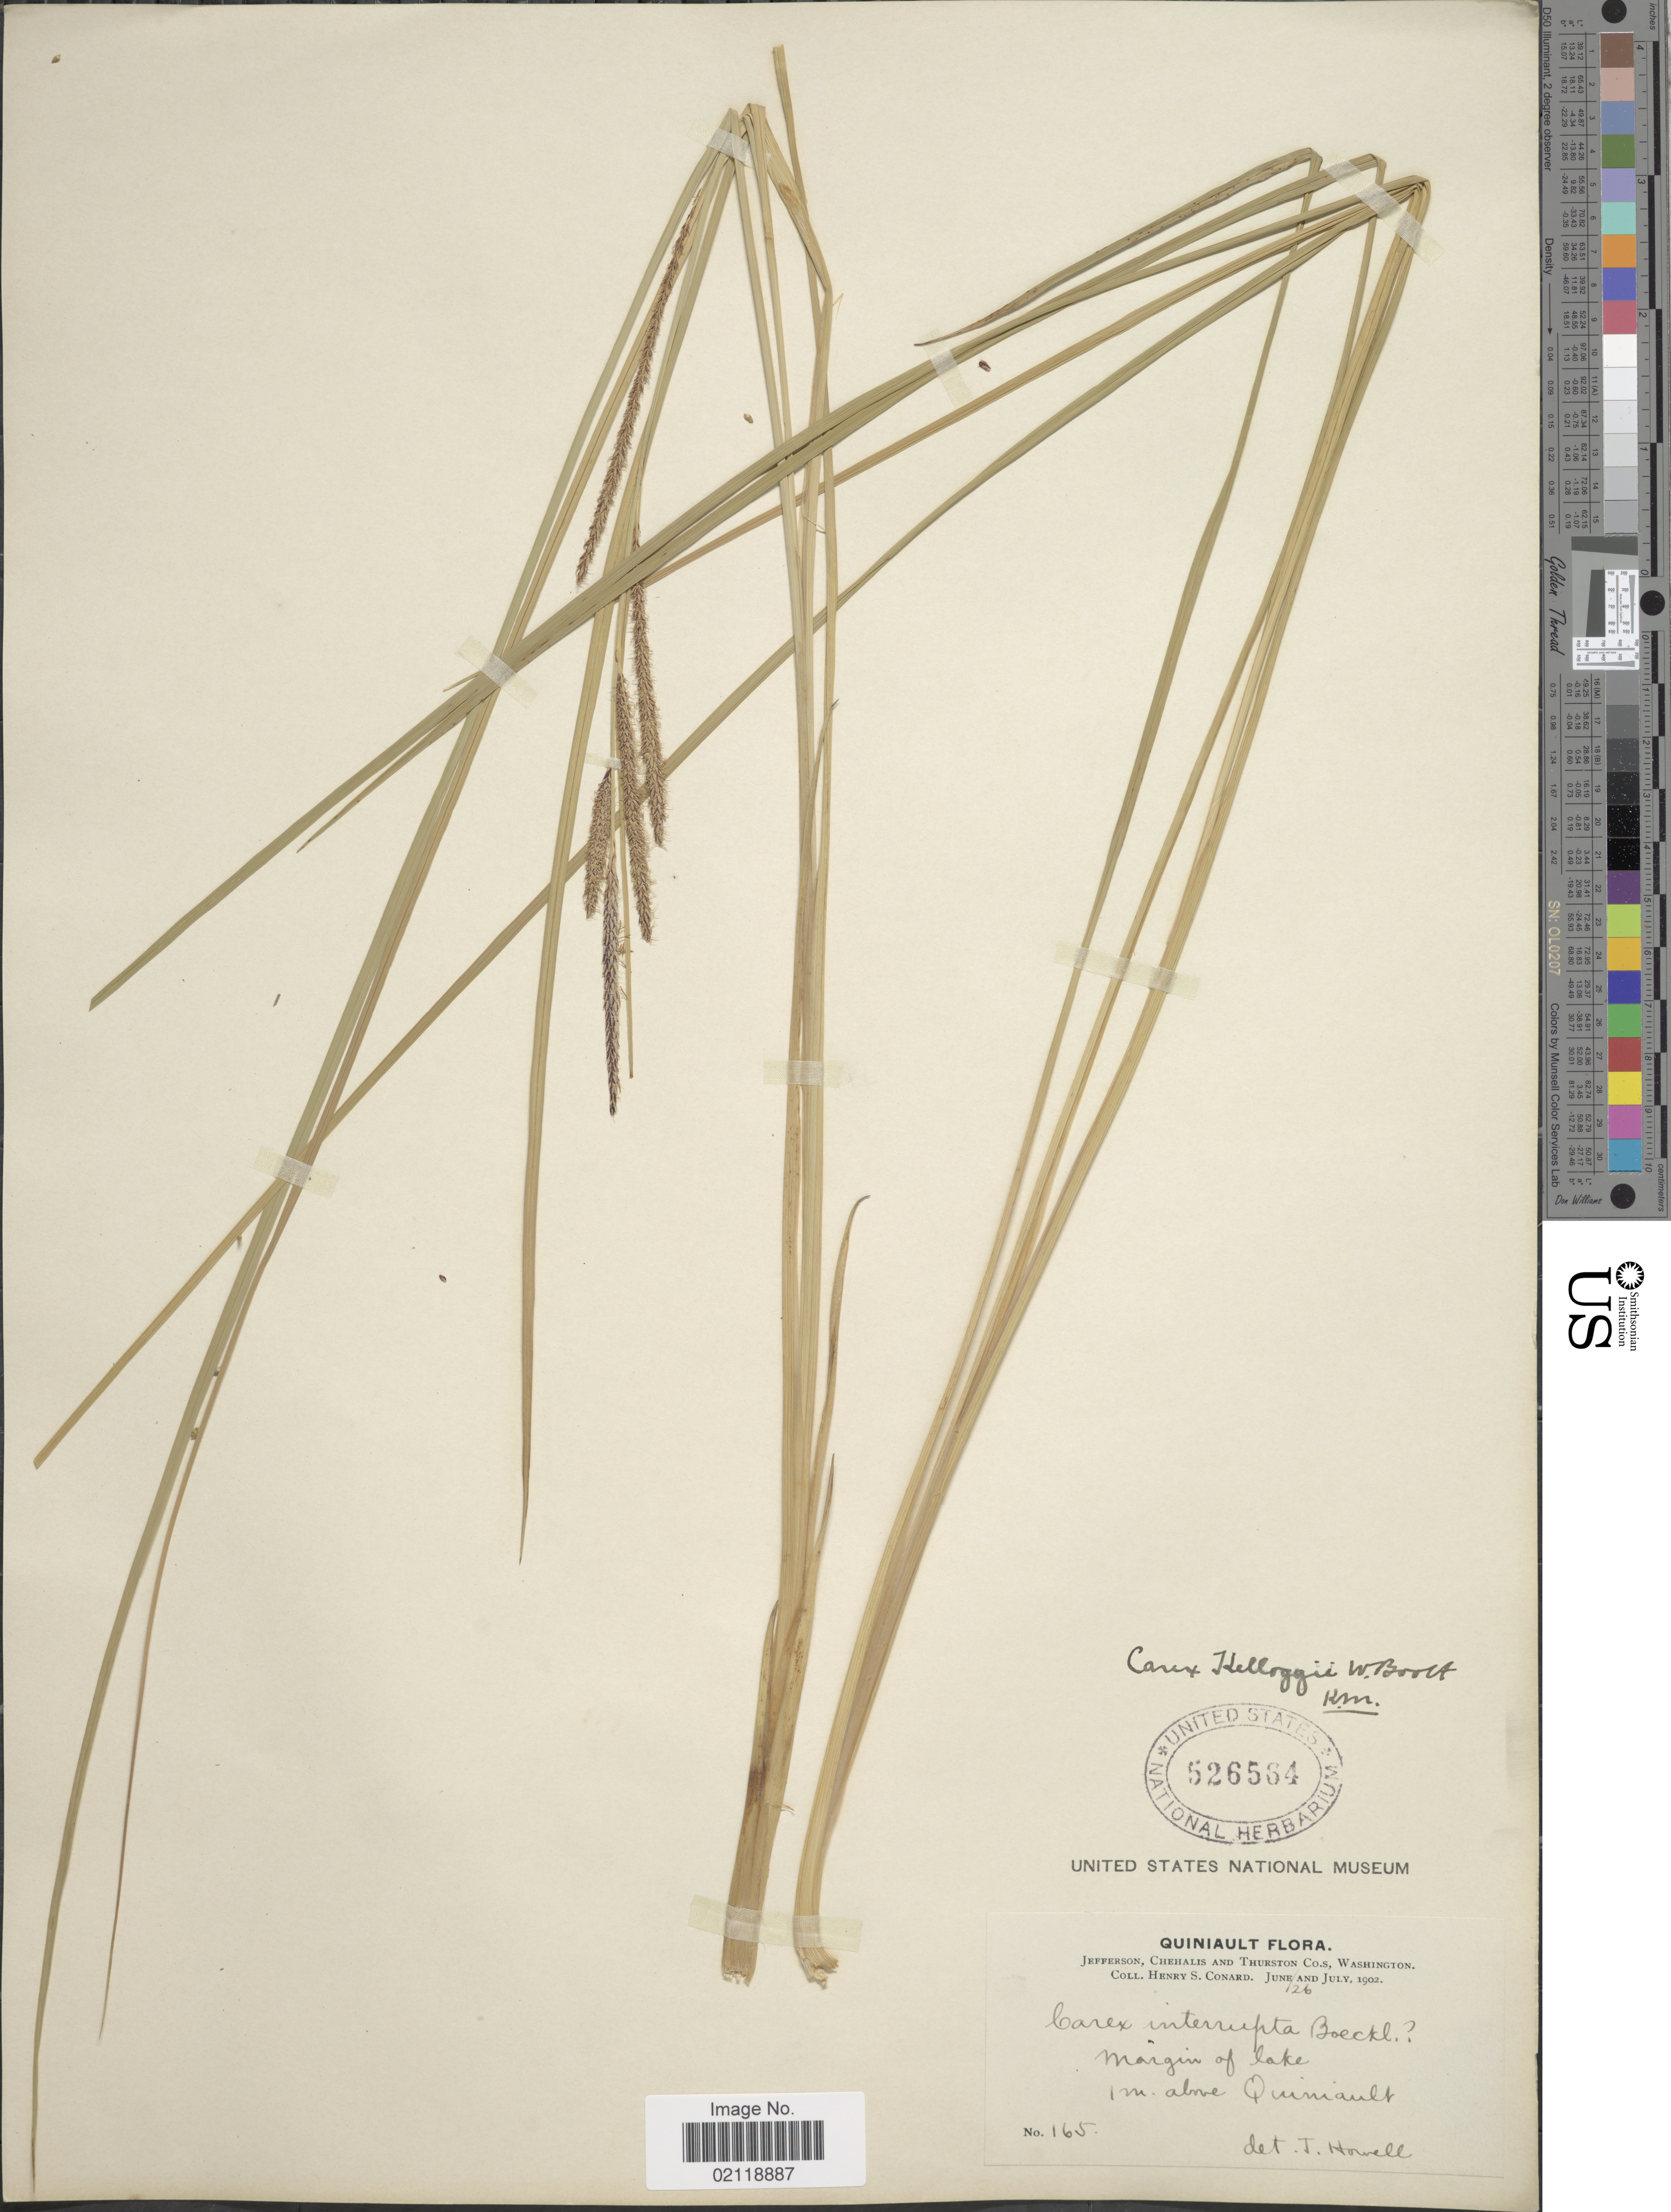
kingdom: Plantae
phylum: Tracheophyta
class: Liliopsida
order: Poales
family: Cyperaceae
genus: Carex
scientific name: Carex kelloggii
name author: W. Boott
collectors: H. S. Conard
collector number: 165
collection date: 1902-06-26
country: United States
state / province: Washington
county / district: Thurston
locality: Jefferson, Chehalis and Thurston Co.s, margin of lake, 1 m. above Quiniault.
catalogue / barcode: US 526564